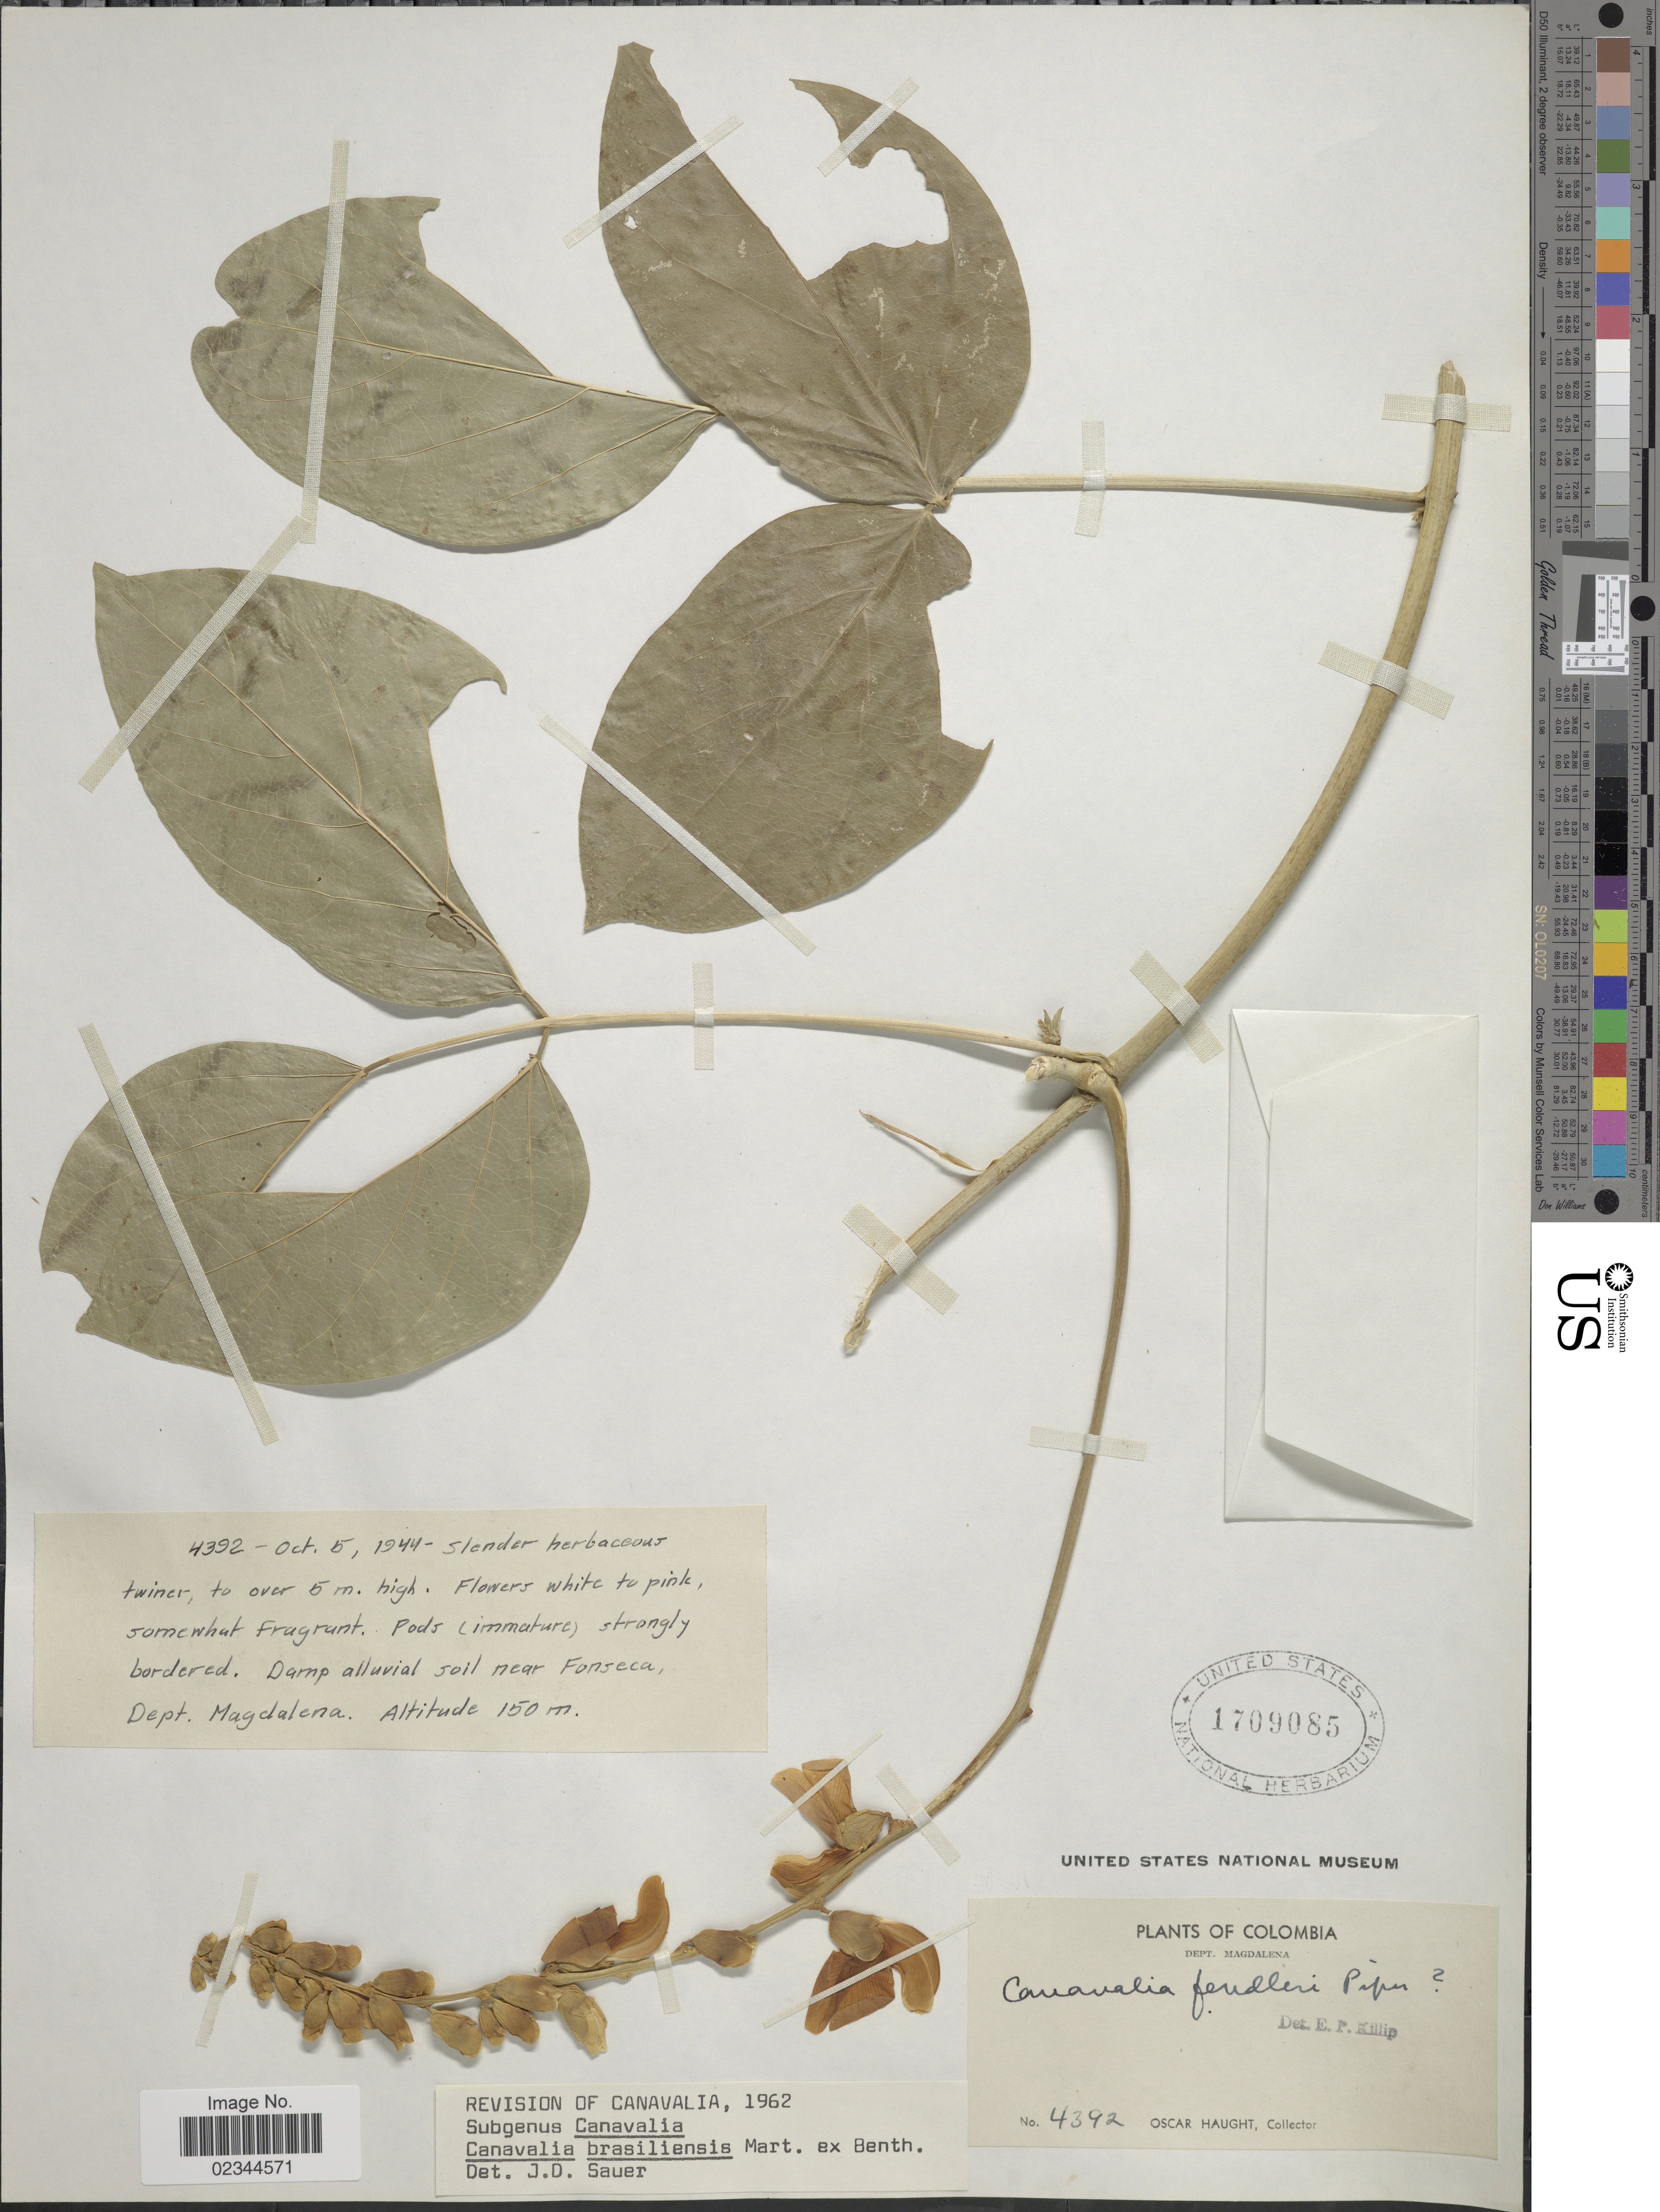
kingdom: Plantae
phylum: Tracheophyta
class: Magnoliopsida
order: Fabales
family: Fabaceae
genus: Canavalia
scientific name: Canavalia brasiliensis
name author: Mart. ex Benth.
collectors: O. Haught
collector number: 4392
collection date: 1944-10-05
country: Colombia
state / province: Magdalena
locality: Near Fonseca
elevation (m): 150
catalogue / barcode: US 1709085